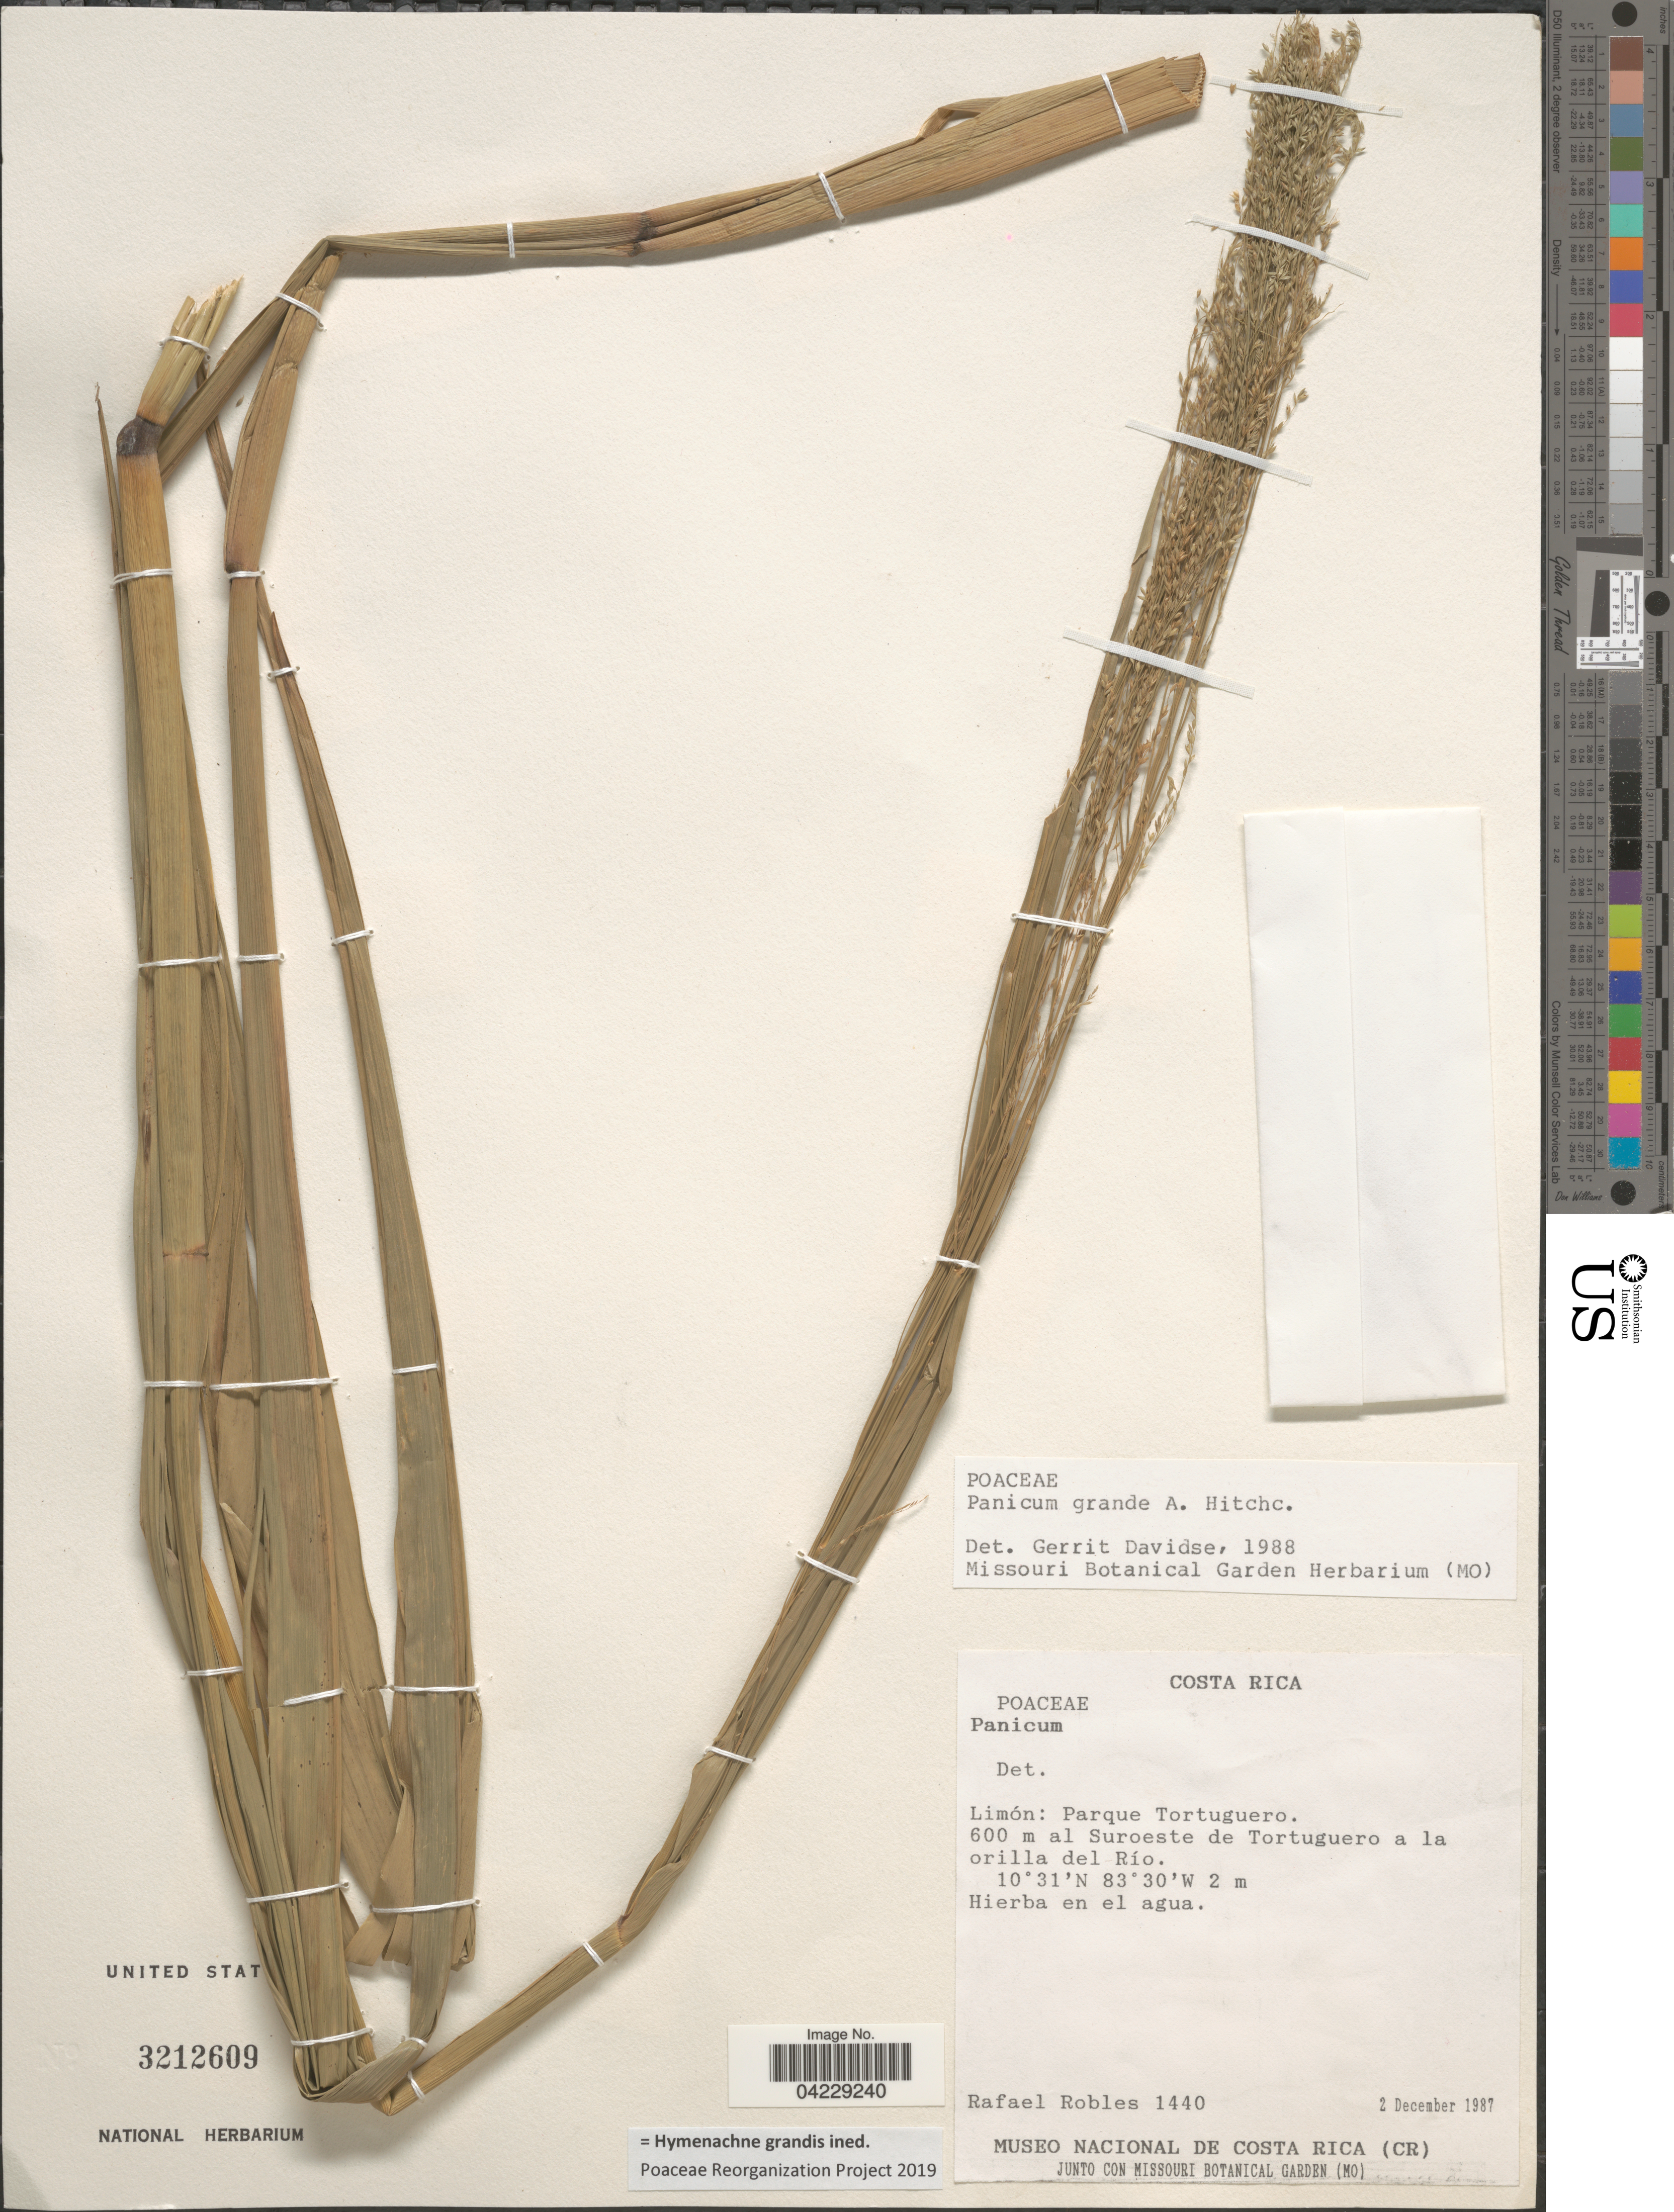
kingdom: Plantae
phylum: Tracheophyta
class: Liliopsida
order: Poales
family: Poaceae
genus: Hymenachne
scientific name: Hymenachne grandis ined. prp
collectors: R. Robles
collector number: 1440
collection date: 1987-12-02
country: Costa Rica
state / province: Limón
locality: Parque Tortuguero. 600 m al Suroeste de Tortuguero a la orilla del Río.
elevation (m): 2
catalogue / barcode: US 3212609